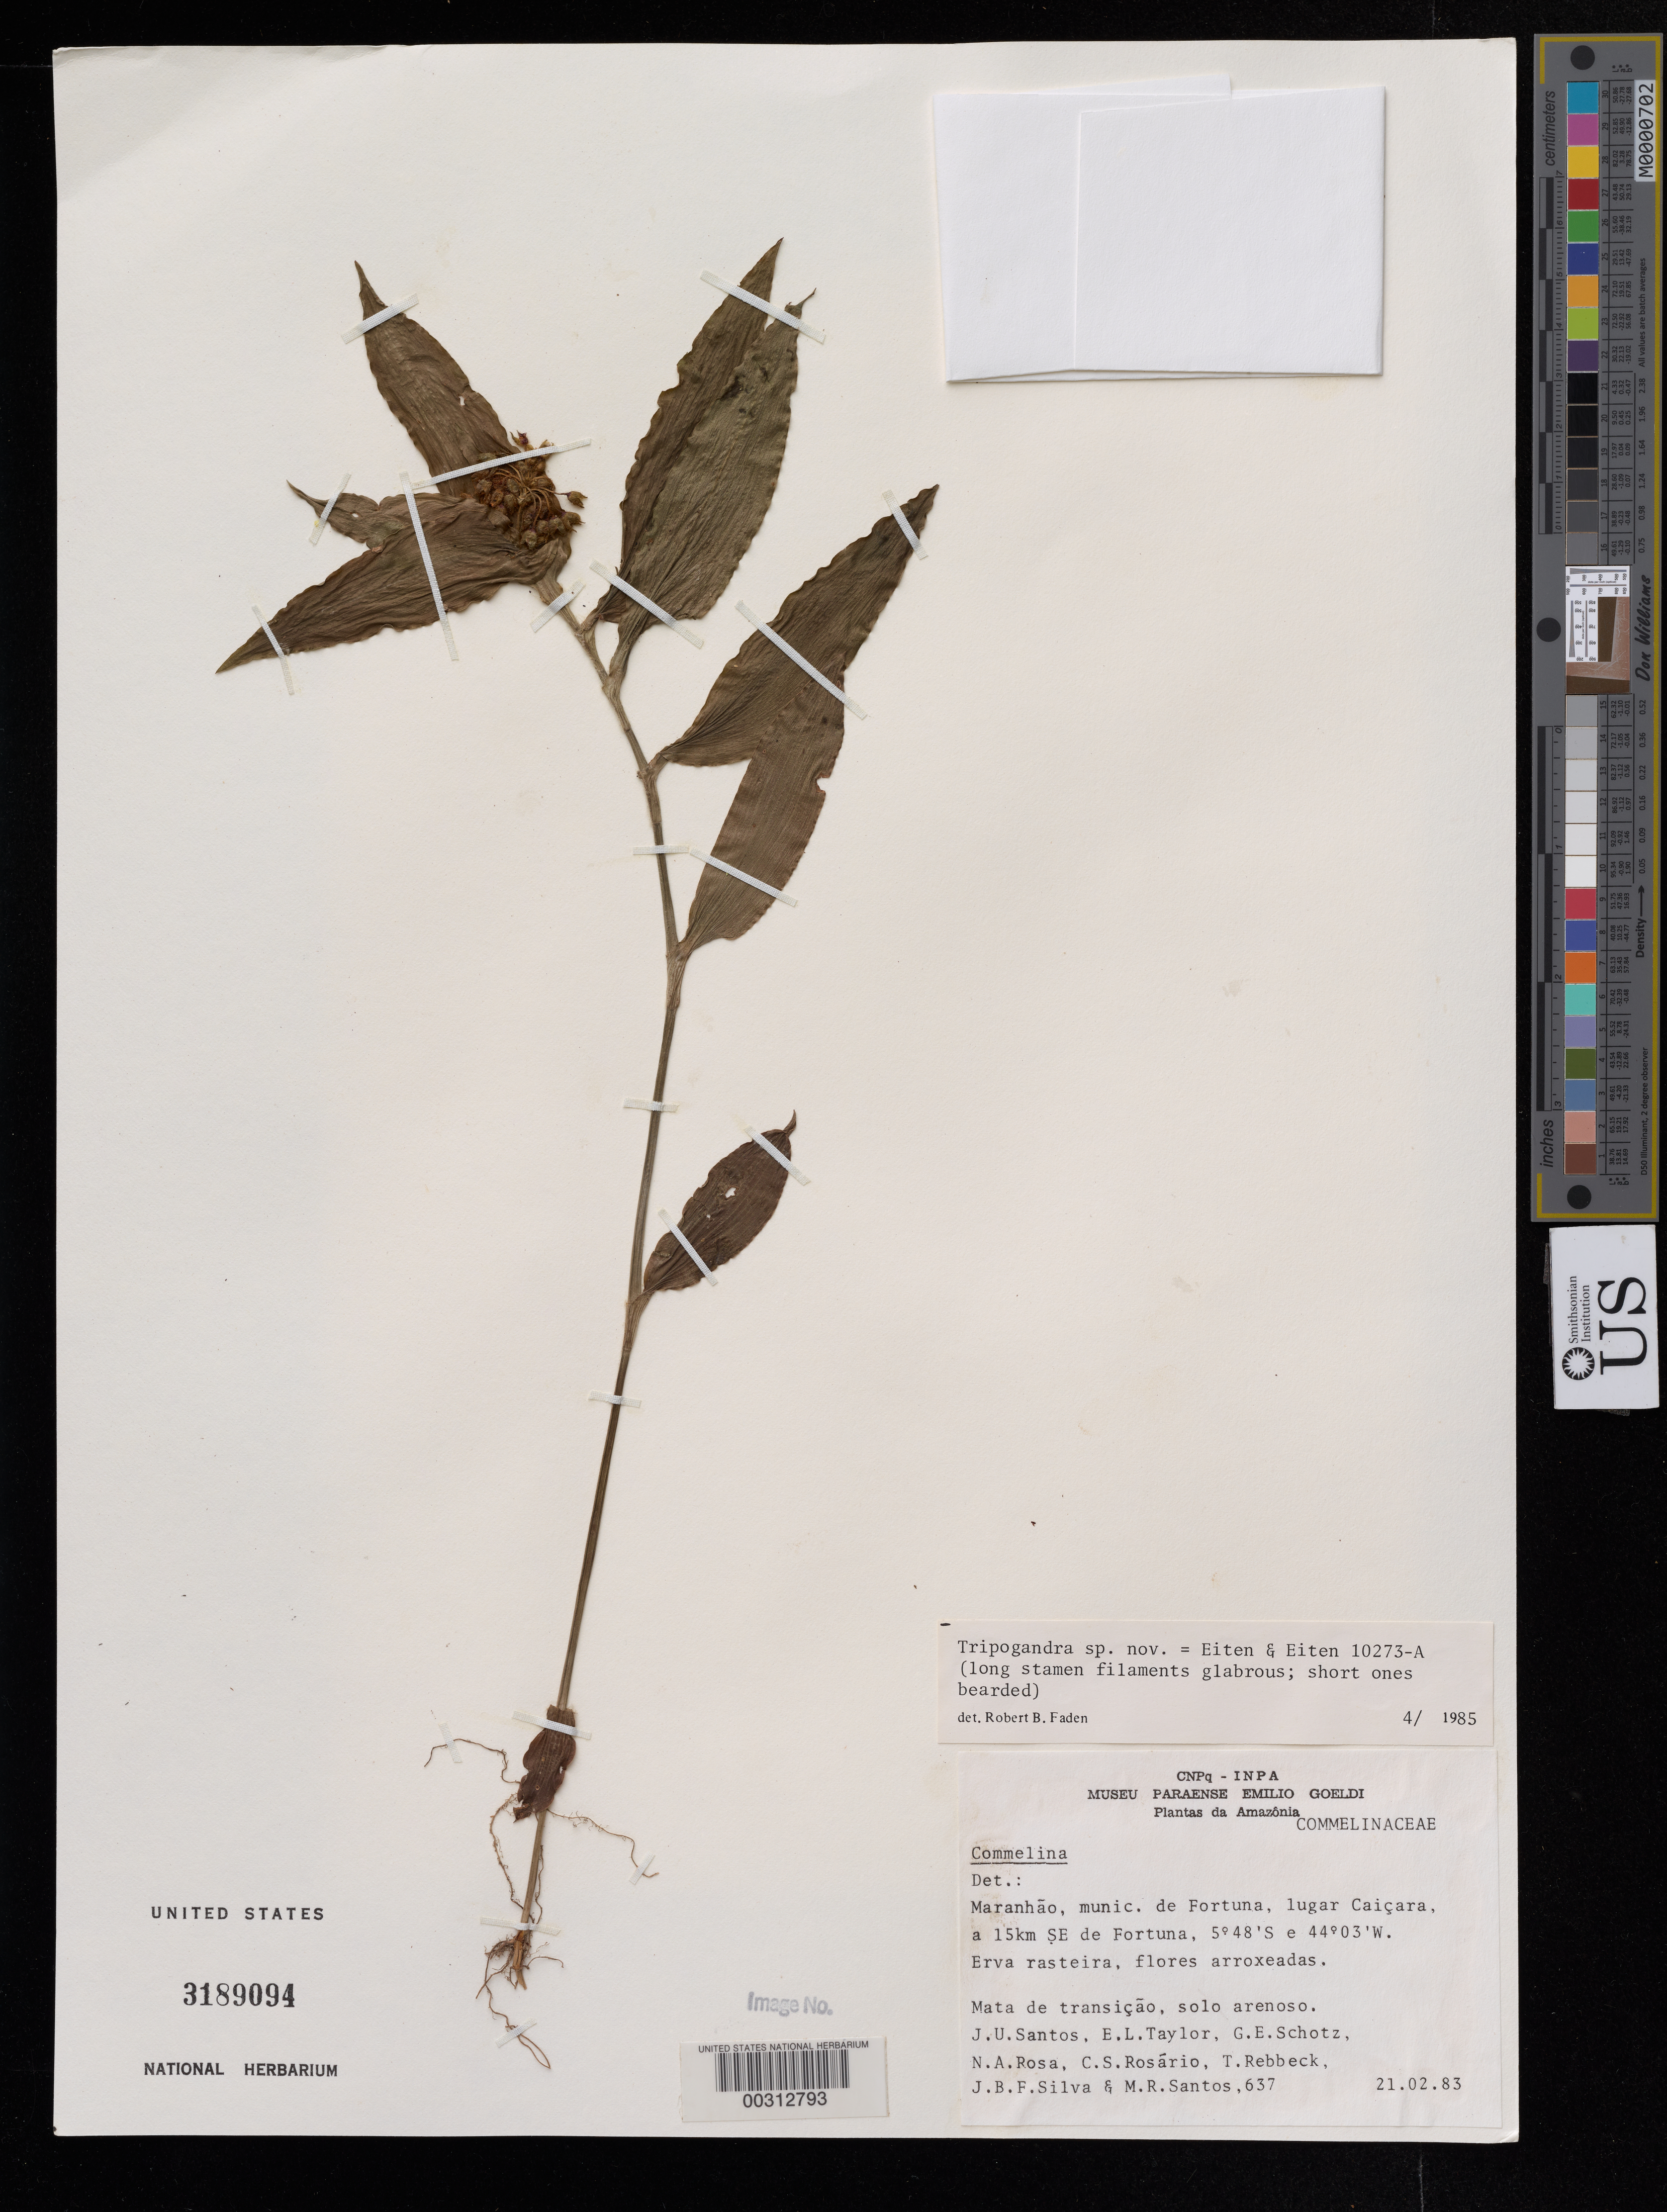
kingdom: Plantae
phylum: Tracheophyta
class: Liliopsida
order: Commelinales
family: Commelinaceae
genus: Tripogandra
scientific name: Tripogandra sp.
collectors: M. Silva, E. L. Taylor, N. A. Rosa, J. B. Silva, C. S. Rosário & M. R. Santos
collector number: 1131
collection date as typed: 21 Feb 1983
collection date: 1983-02-21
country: Brazil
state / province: Maranhão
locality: Fortuna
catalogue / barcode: US 3189094